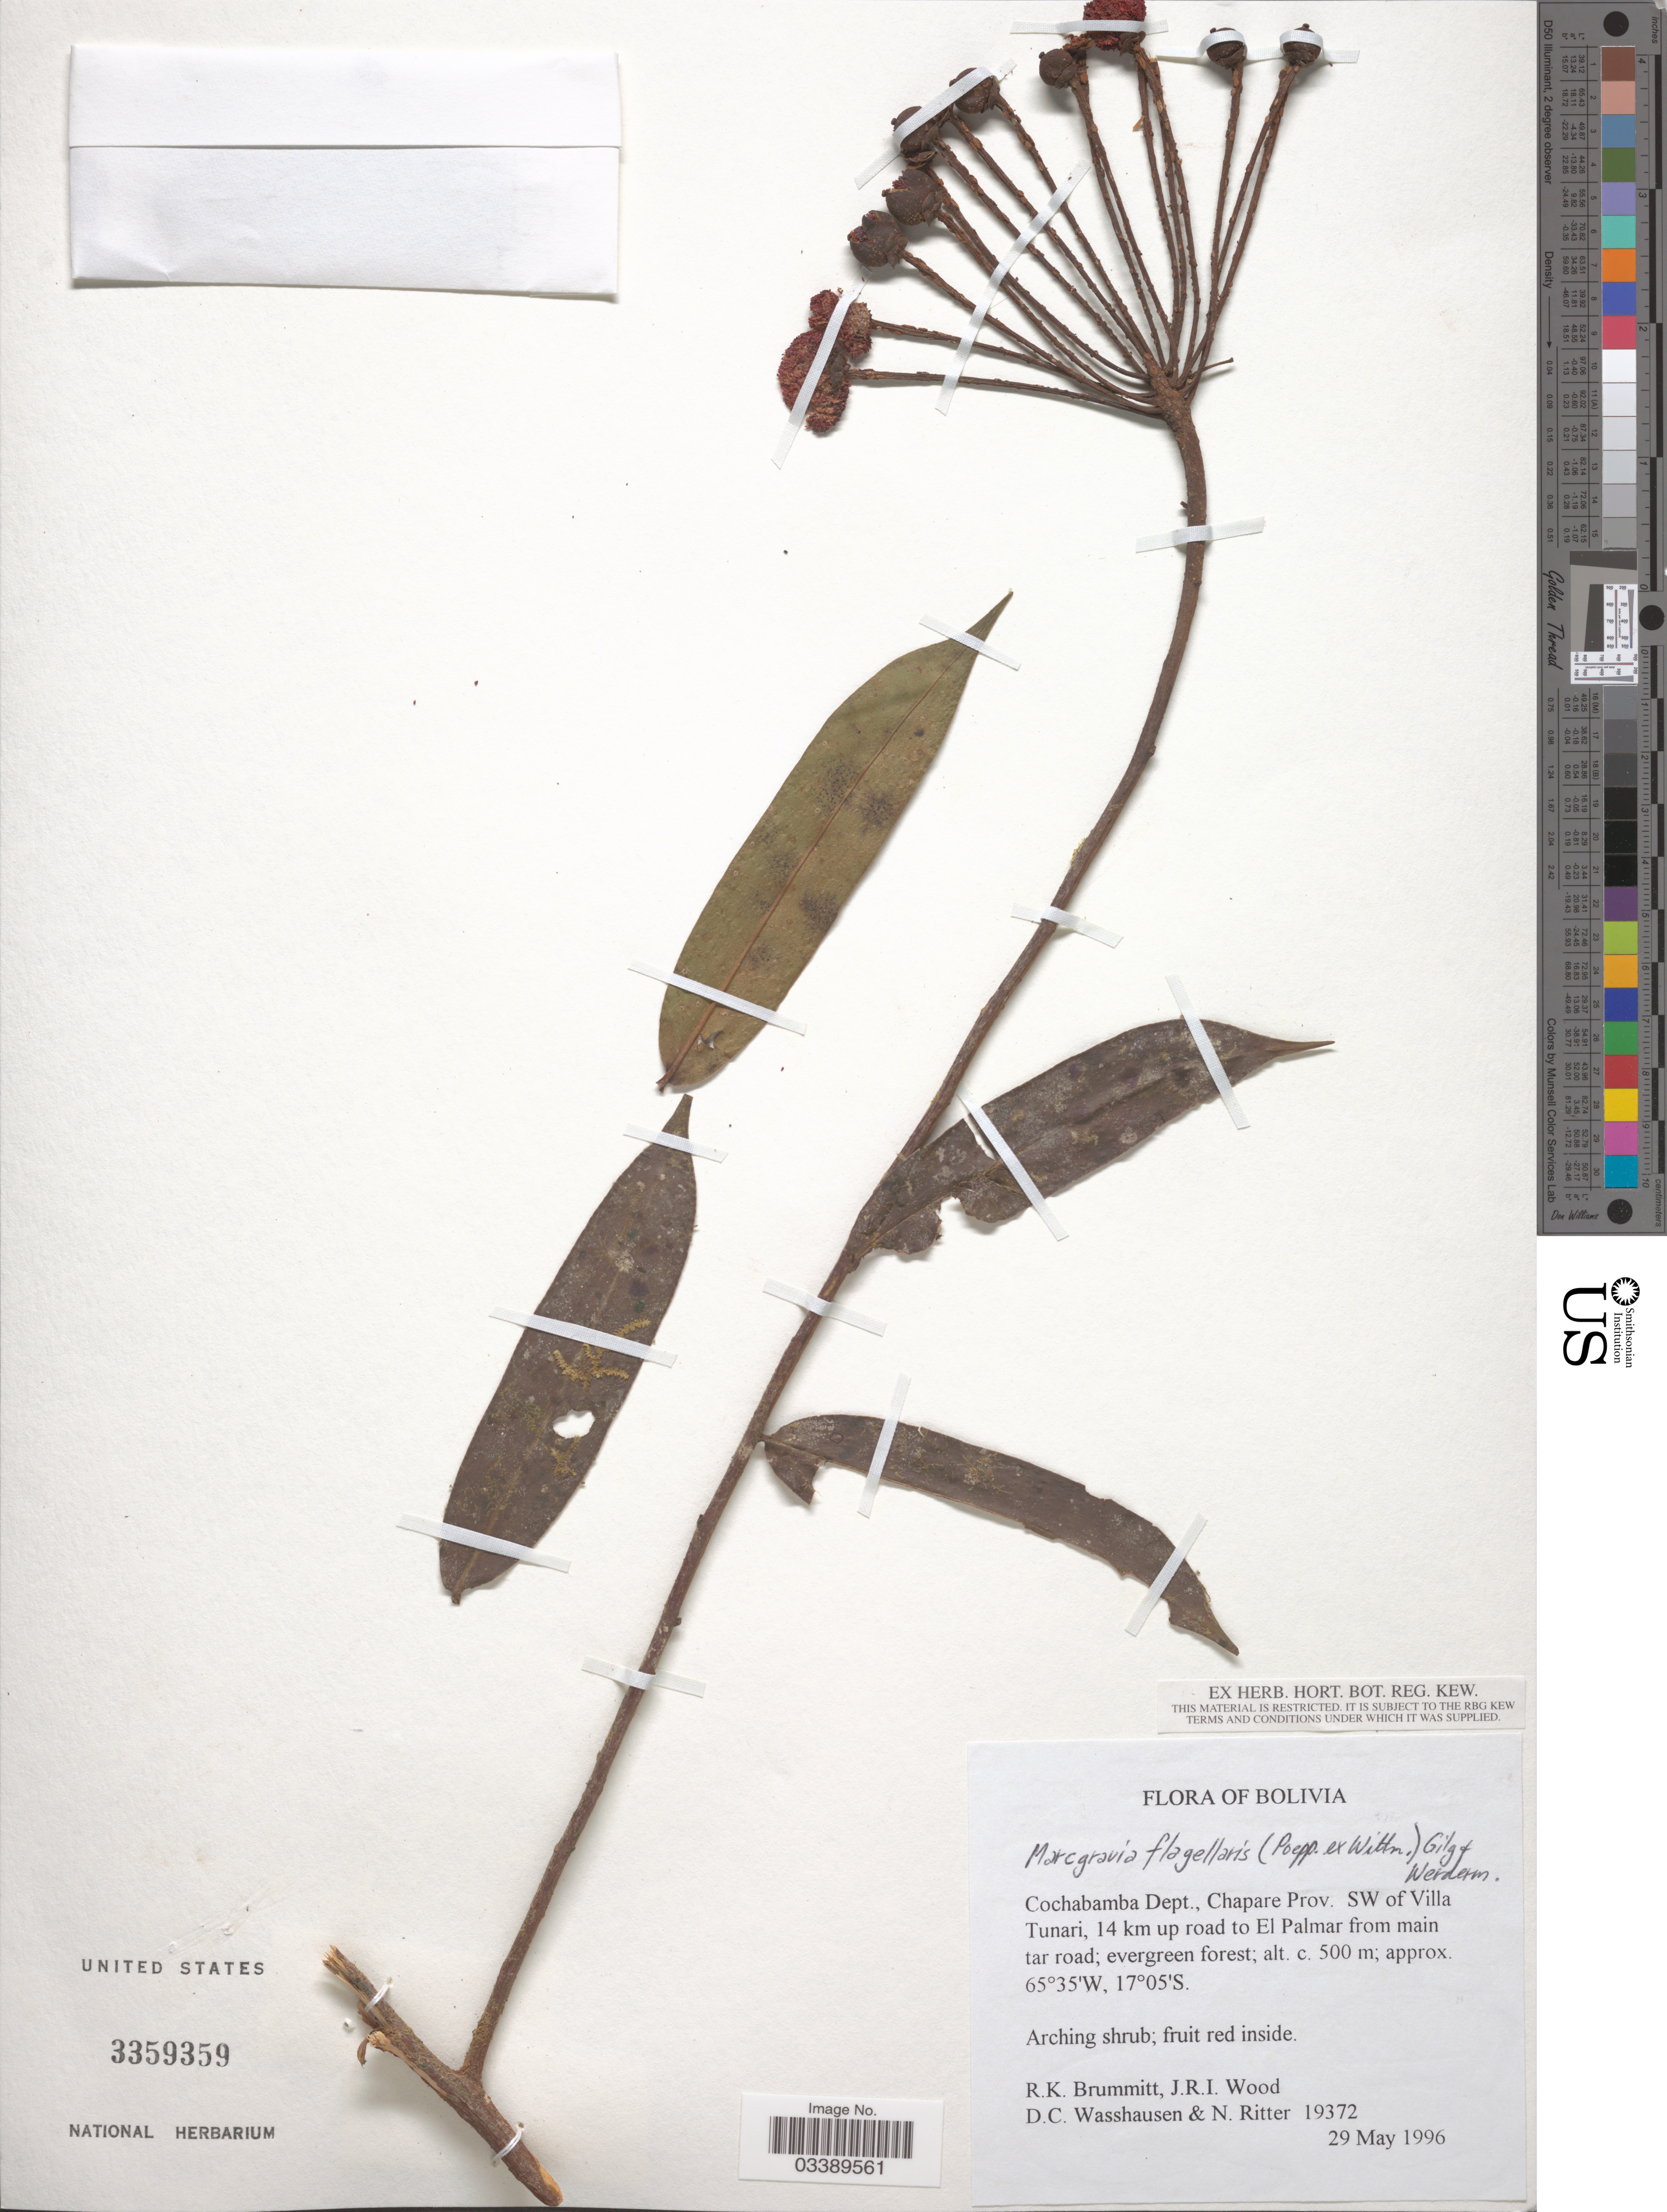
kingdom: Plantae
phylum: Tracheophyta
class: Magnoliopsida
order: Ericales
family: Marcgraviaceae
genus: Marcgravia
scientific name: Marcgravia flagellaris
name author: (Poepp. ex Wittm.) Poepp. ex Gilg & Werderm.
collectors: R. K. Brummitt, J. R. I. Wood, D. C. Wasshausen & N. Ritter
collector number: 19372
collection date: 1996-05-29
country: Bolivia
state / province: Cochabamba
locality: Cochabamba Dept., Chapare Prov. SW of Villa Tunari, 14 km up road to El Palmar from main tar road.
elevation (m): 500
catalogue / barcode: US 3359359